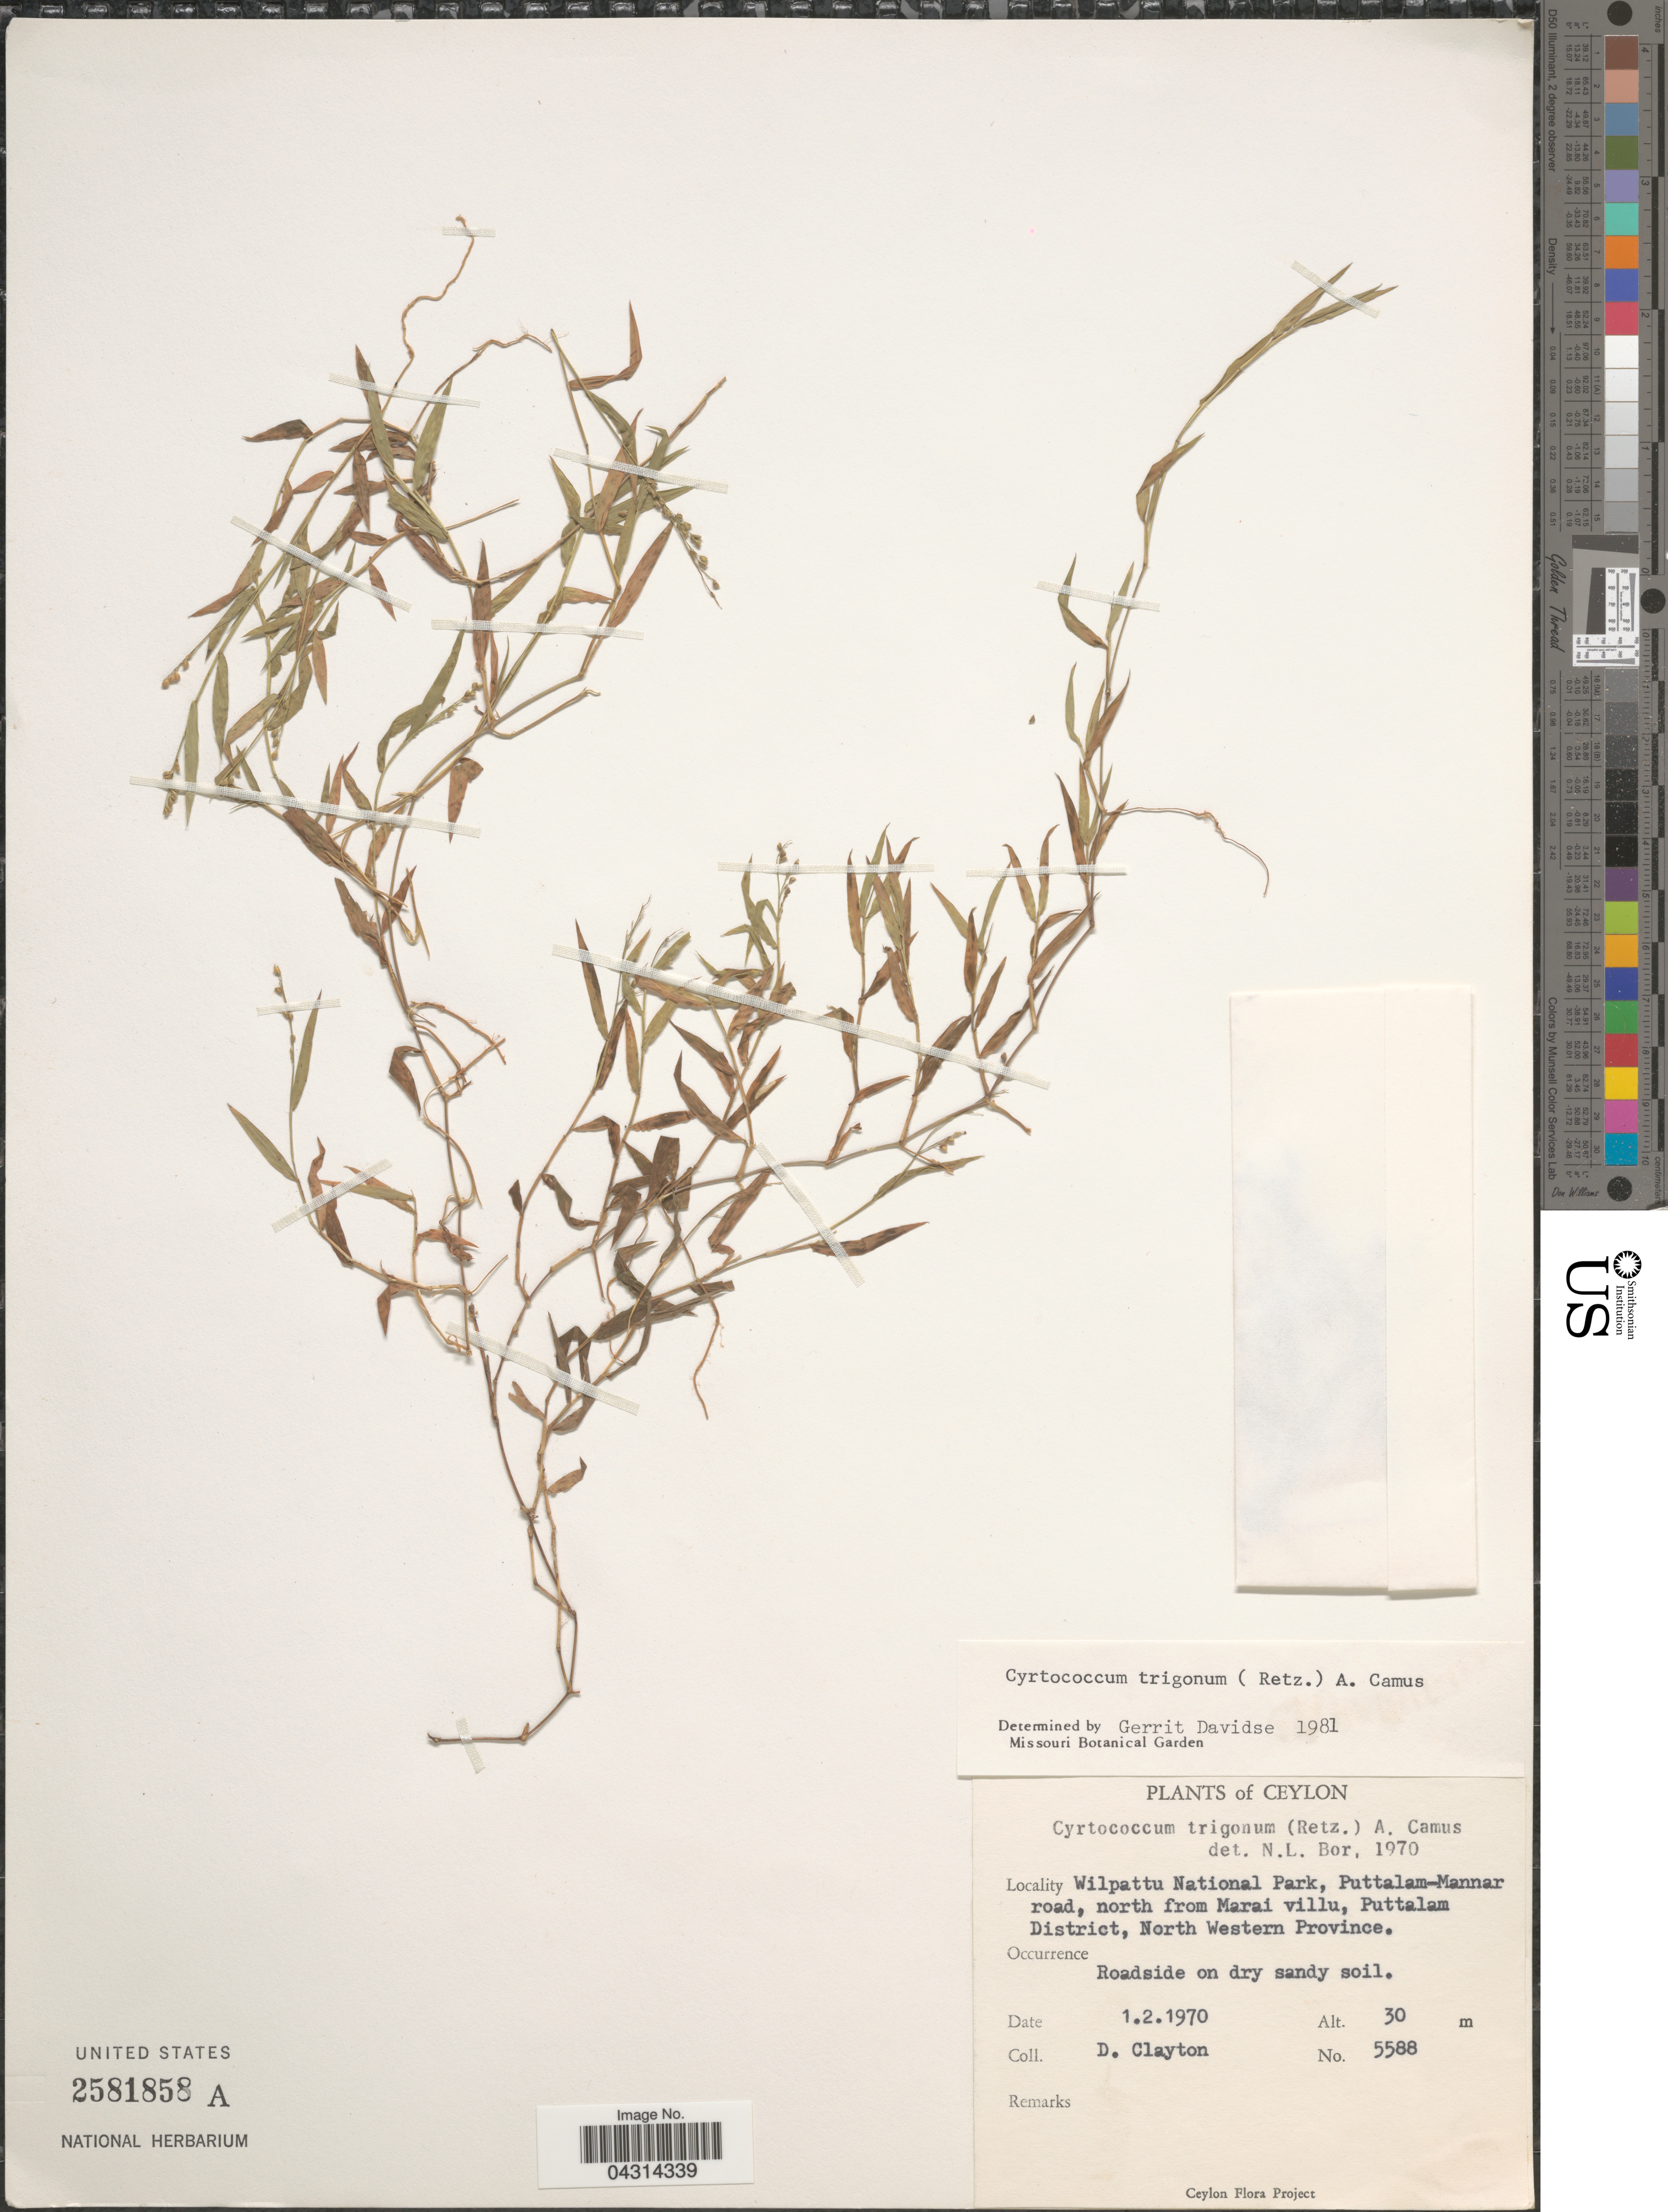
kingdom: Plantae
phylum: Tracheophyta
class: Liliopsida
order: Poales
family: Poaceae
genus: Cyrtococcum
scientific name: Cyrtococcum trigonum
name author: (Retz.) A. Camus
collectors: D. Clayton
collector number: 5588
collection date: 1970-02-01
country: Sri Lanka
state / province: North Western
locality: Ceylon. Wilpattu National Park, Puttalam-Mannar road, north from Marai villu, Puttalam District.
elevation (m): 30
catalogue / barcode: US 2581585A